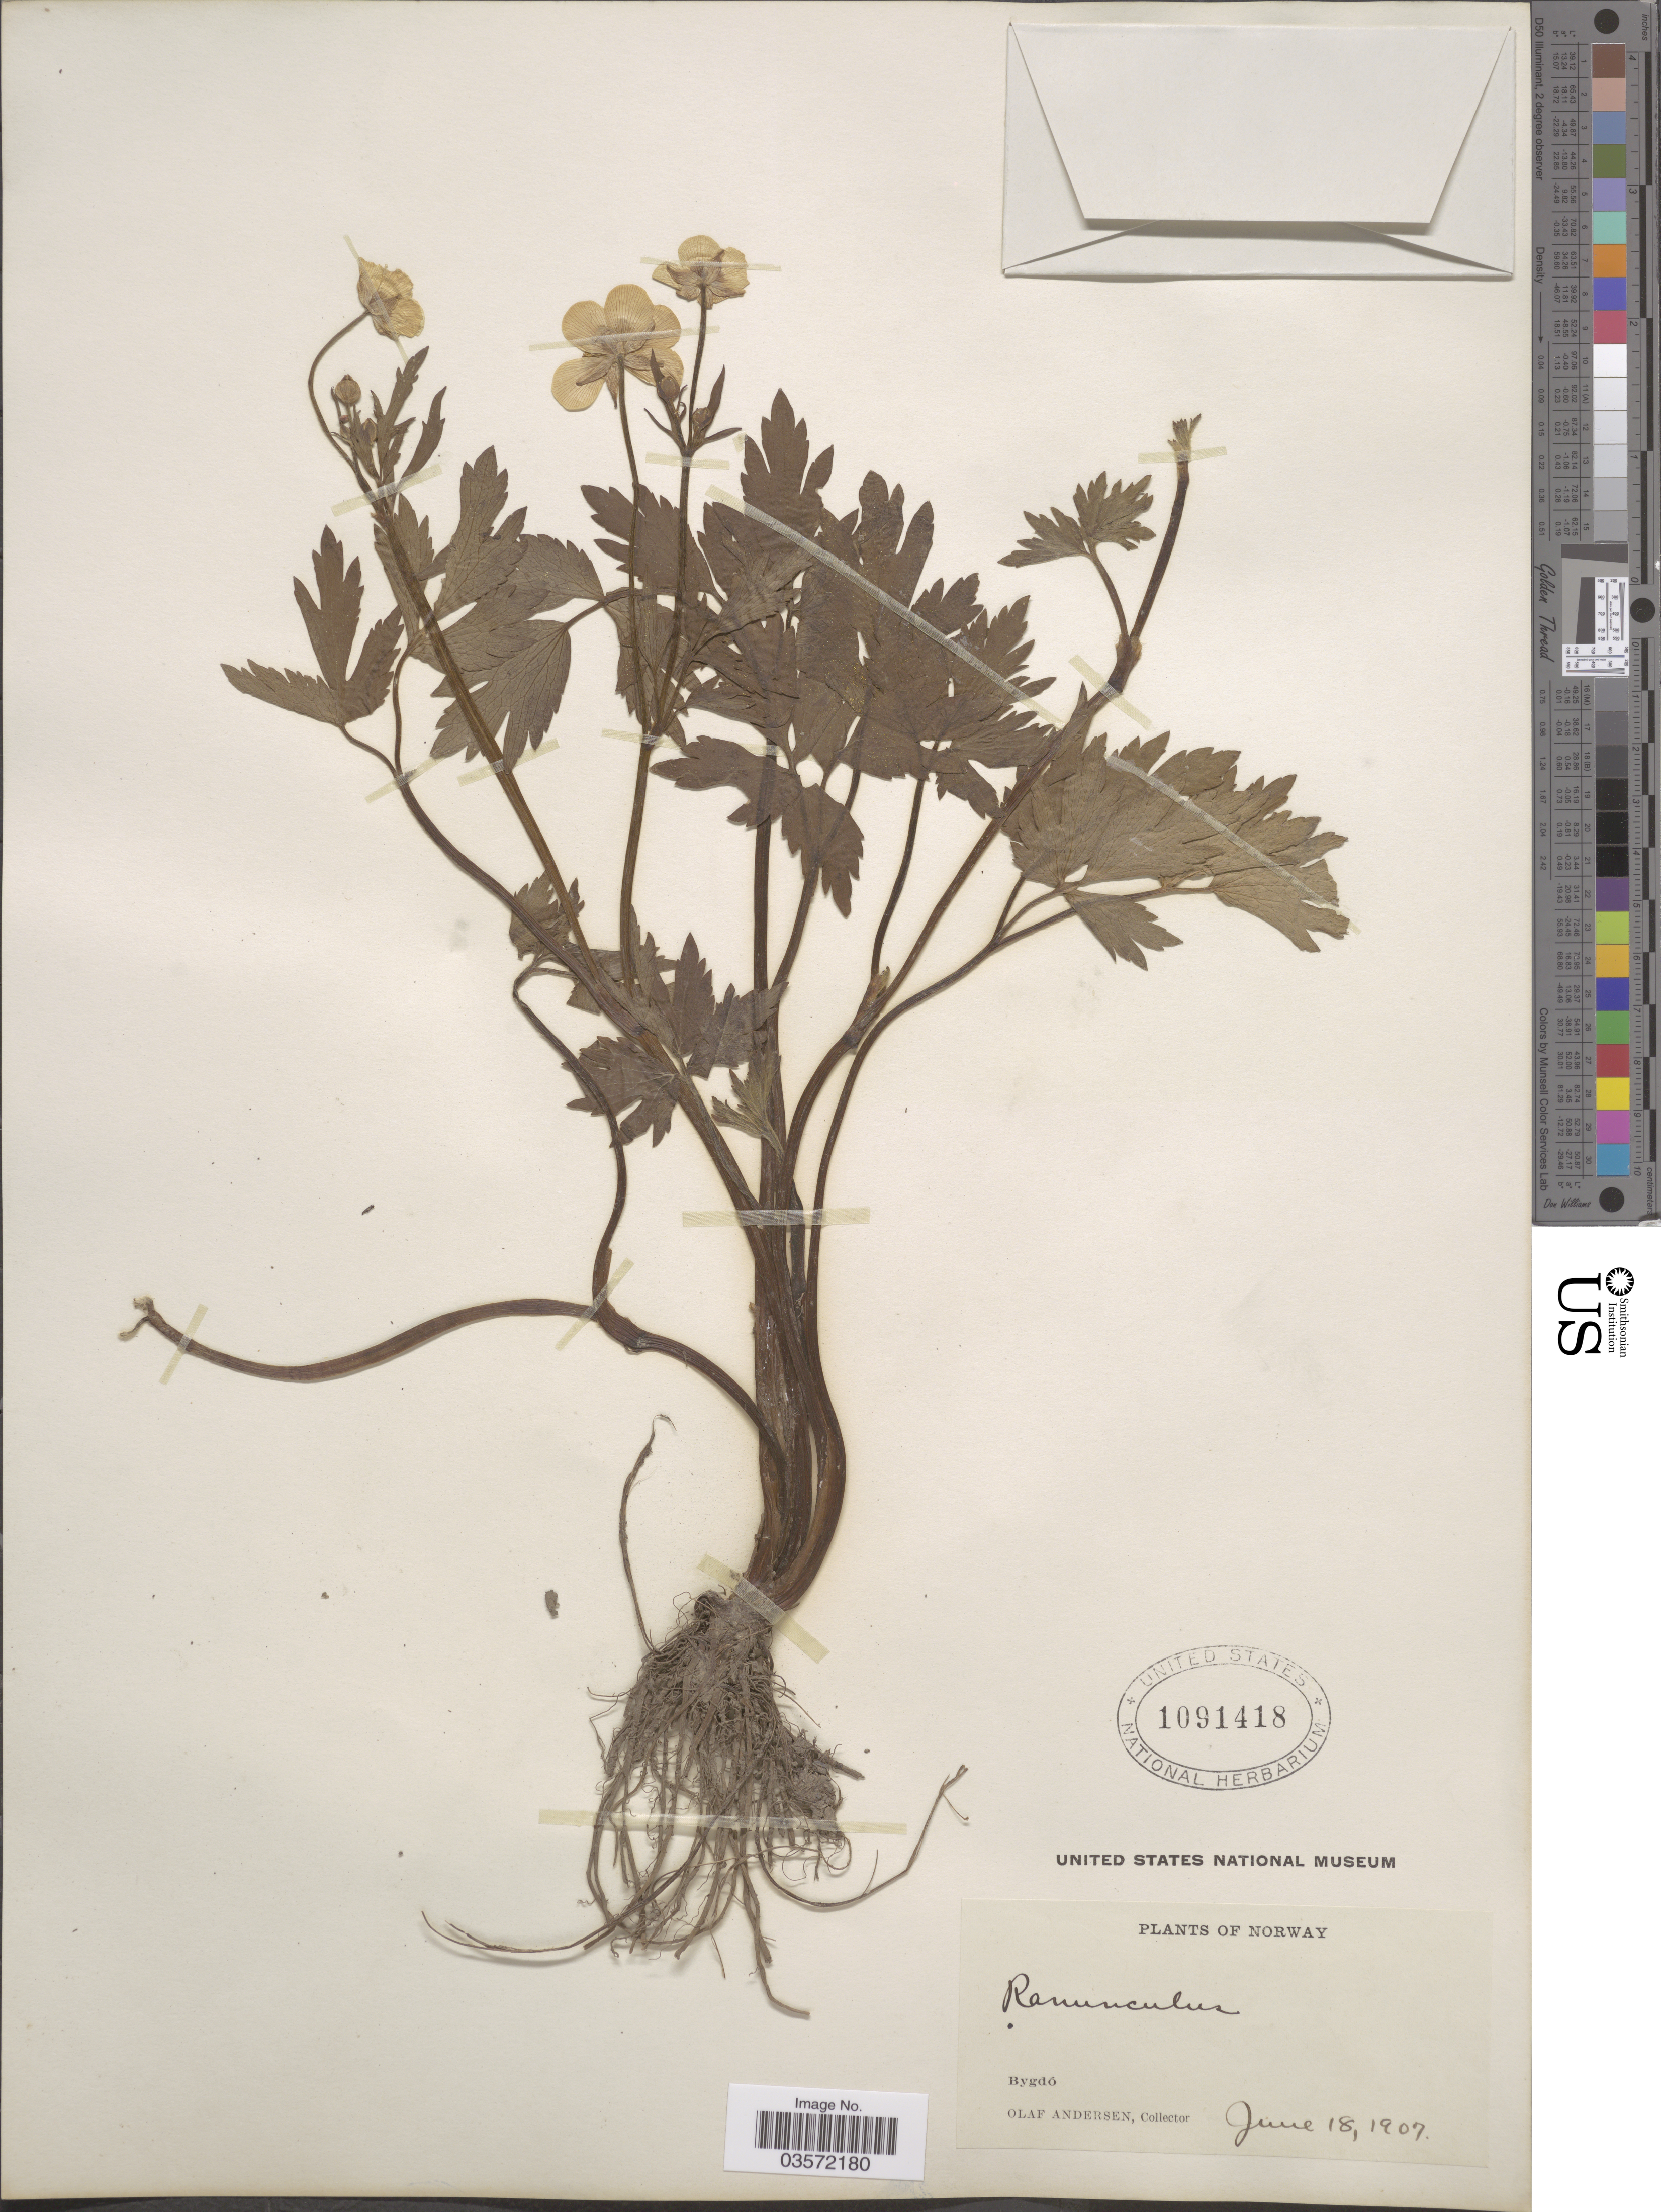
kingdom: Plantae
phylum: Tracheophyta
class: Magnoliopsida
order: Ranunculales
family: Ranunculaceae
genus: Ranunculus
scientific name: Ranunculus sp.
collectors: O. Andersen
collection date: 1907-06-18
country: Norway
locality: Bygdó.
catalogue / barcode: US 1091418